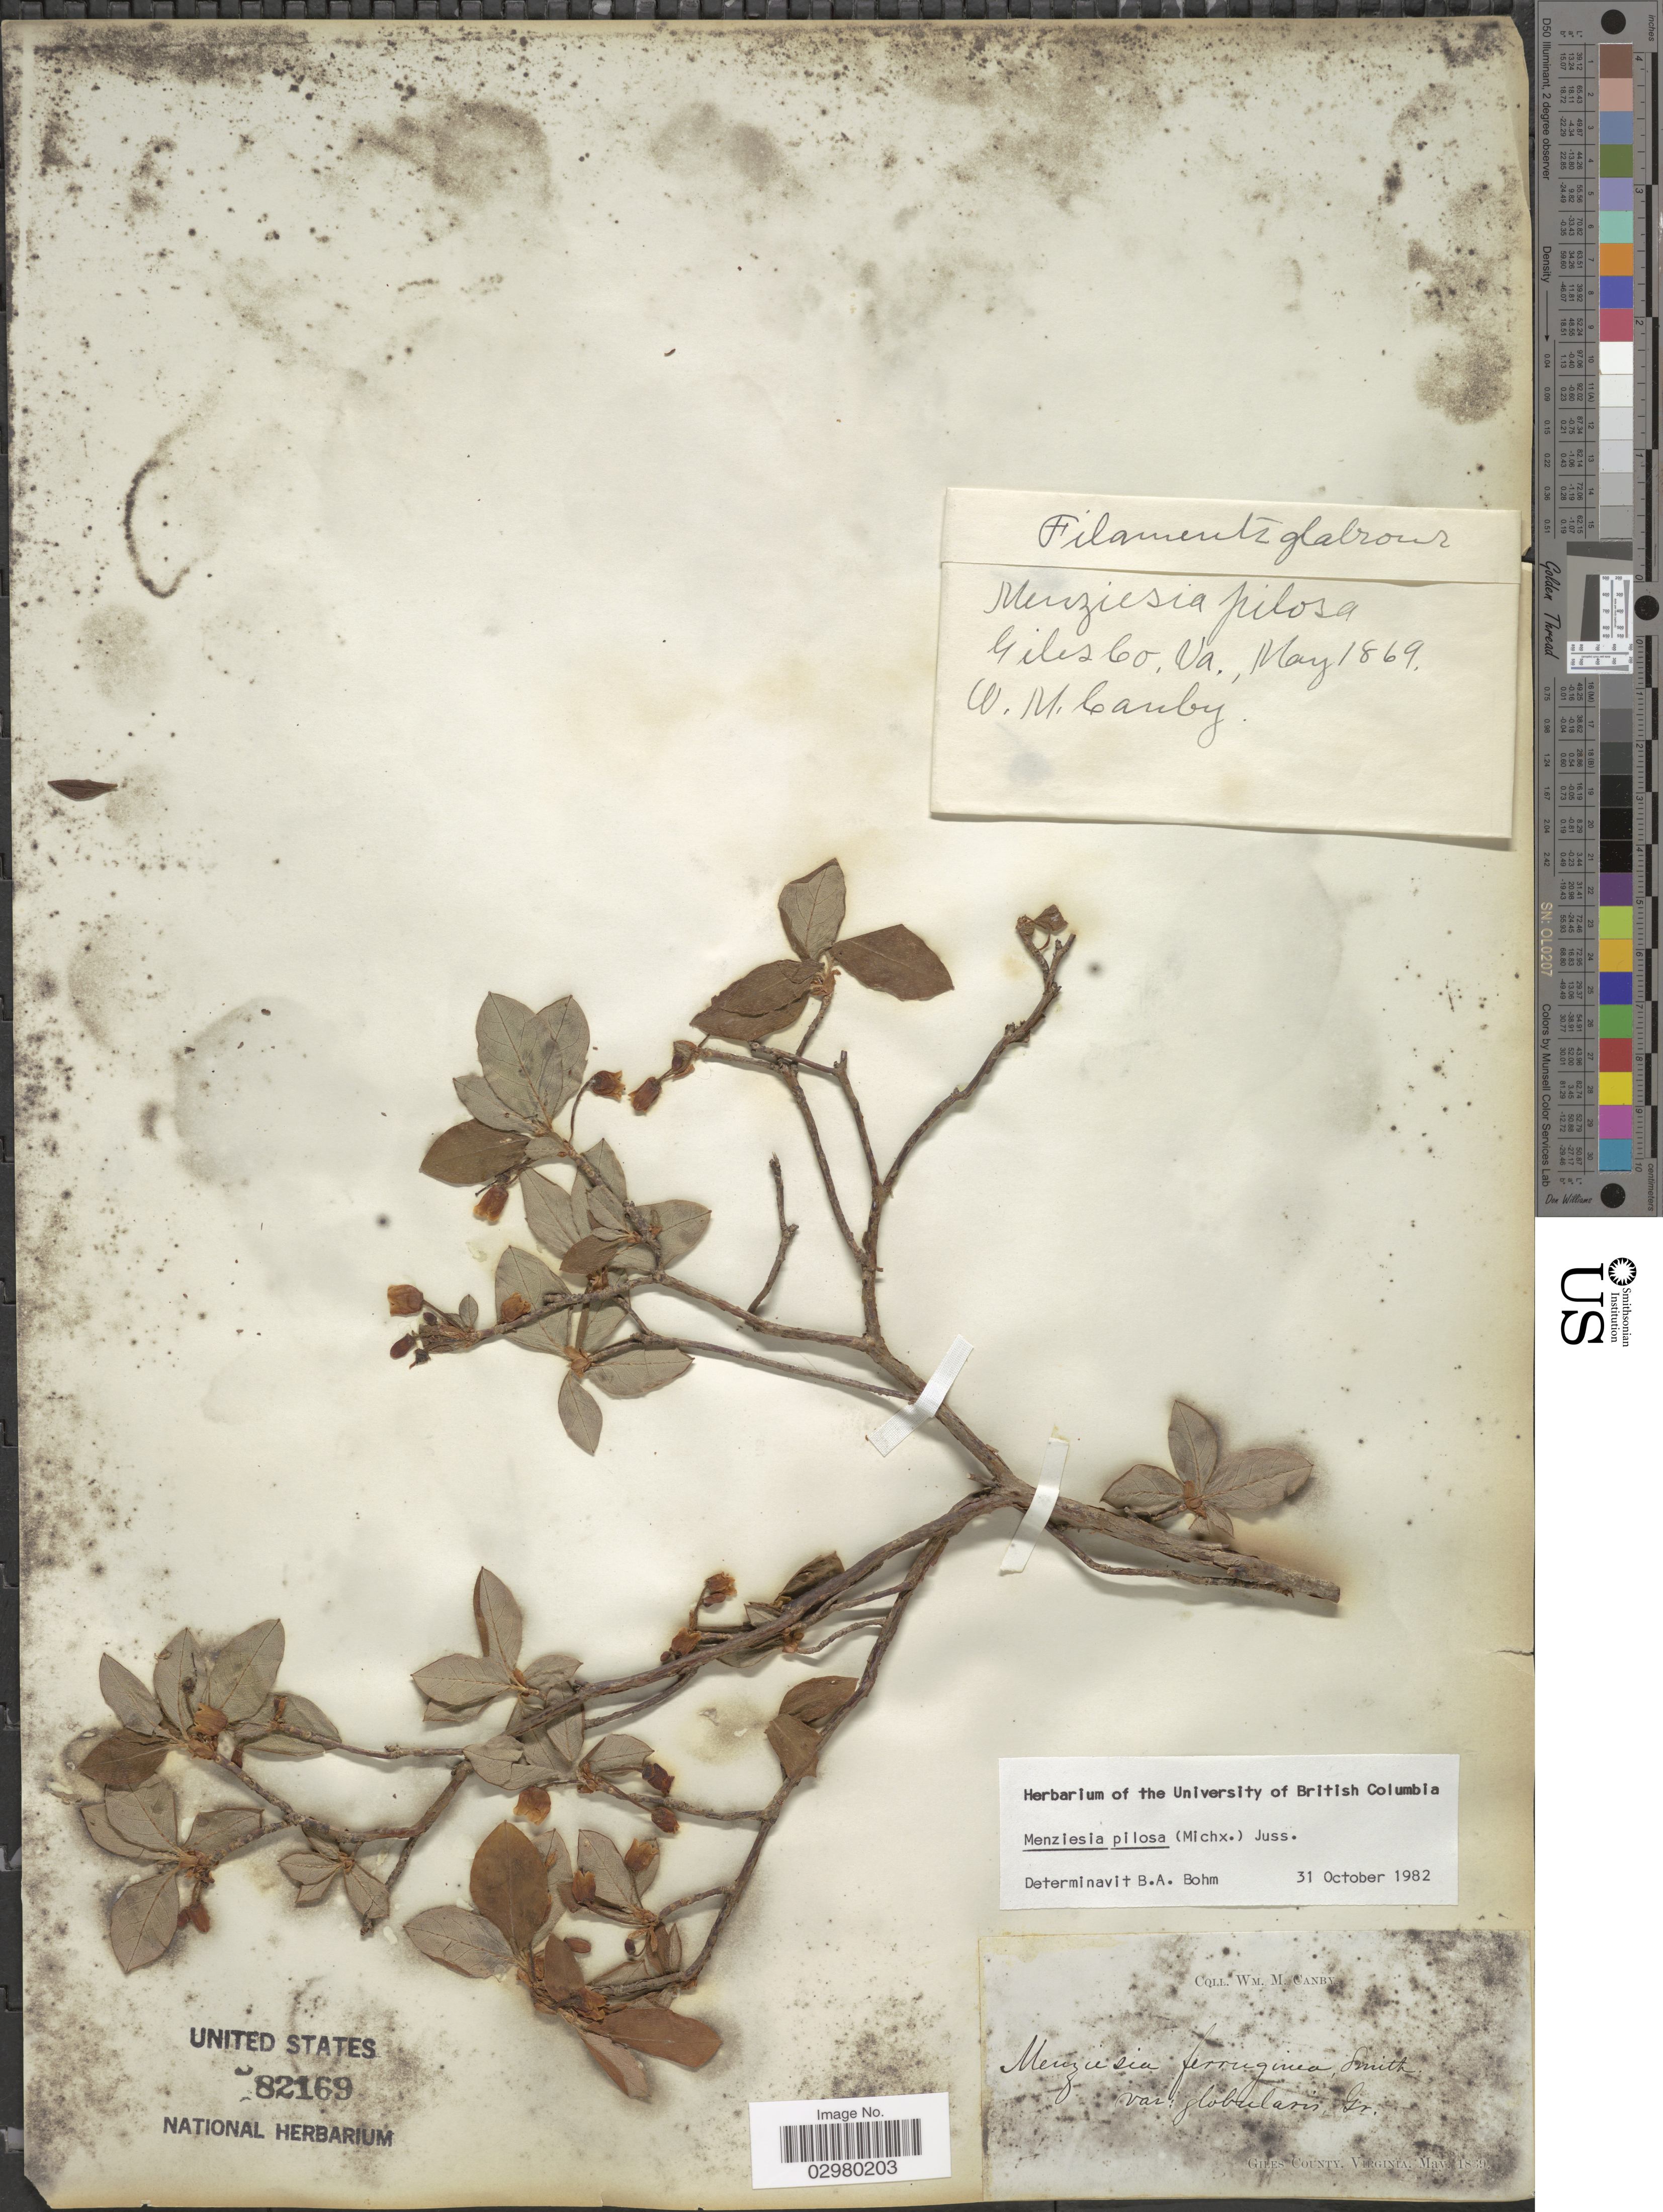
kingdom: Plantae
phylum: Tracheophyta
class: Magnoliopsida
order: Ericales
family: Ericaceae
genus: Menziesia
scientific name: Menziesia pilosa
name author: (Michx.) Juss.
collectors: W. M. Canby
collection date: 1869-05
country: United States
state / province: Virginia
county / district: Giles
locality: Giles County.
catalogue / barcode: US 82169